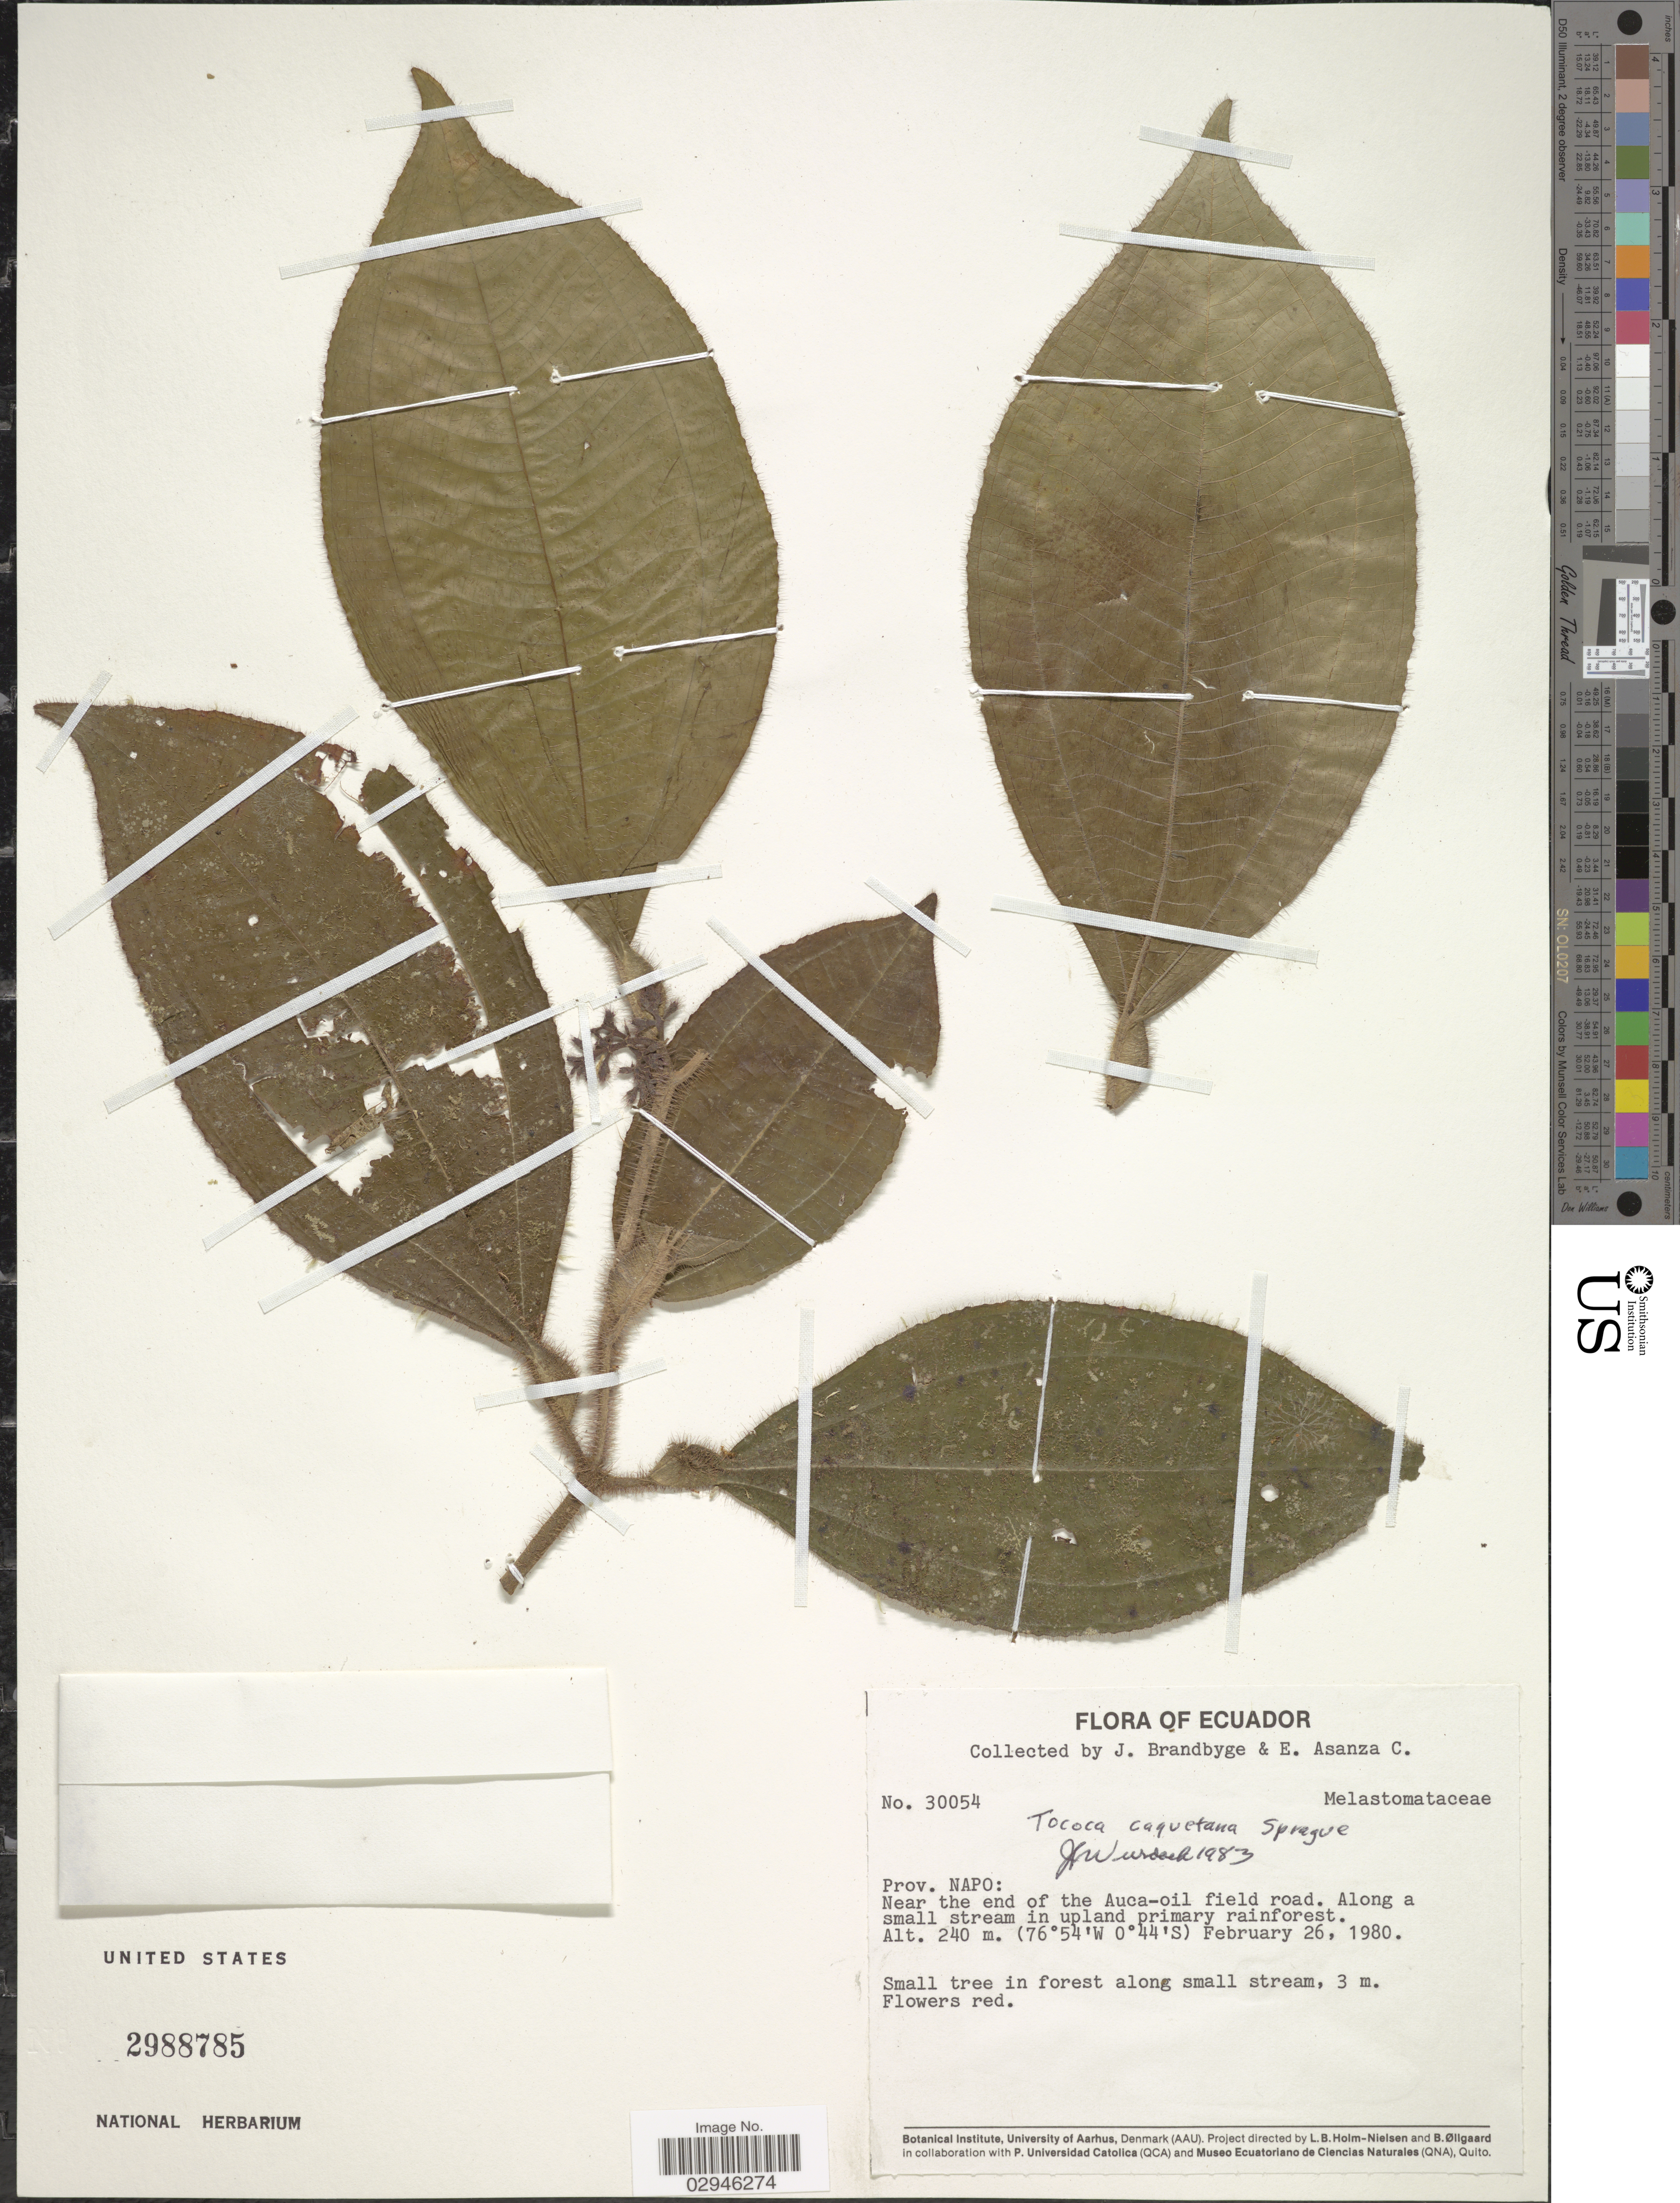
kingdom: Plantae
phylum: Tracheophyta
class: Magnoliopsida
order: Myrtales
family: Melastomataceae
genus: Tococa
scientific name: Tococa caquetana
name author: Sprague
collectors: J. Brandbyge & E. Asanza C.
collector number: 30054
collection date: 1980-02-26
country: Ecuador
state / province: Napo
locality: Near the end of the Auca-oil field road.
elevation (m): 240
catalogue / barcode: US 2988785